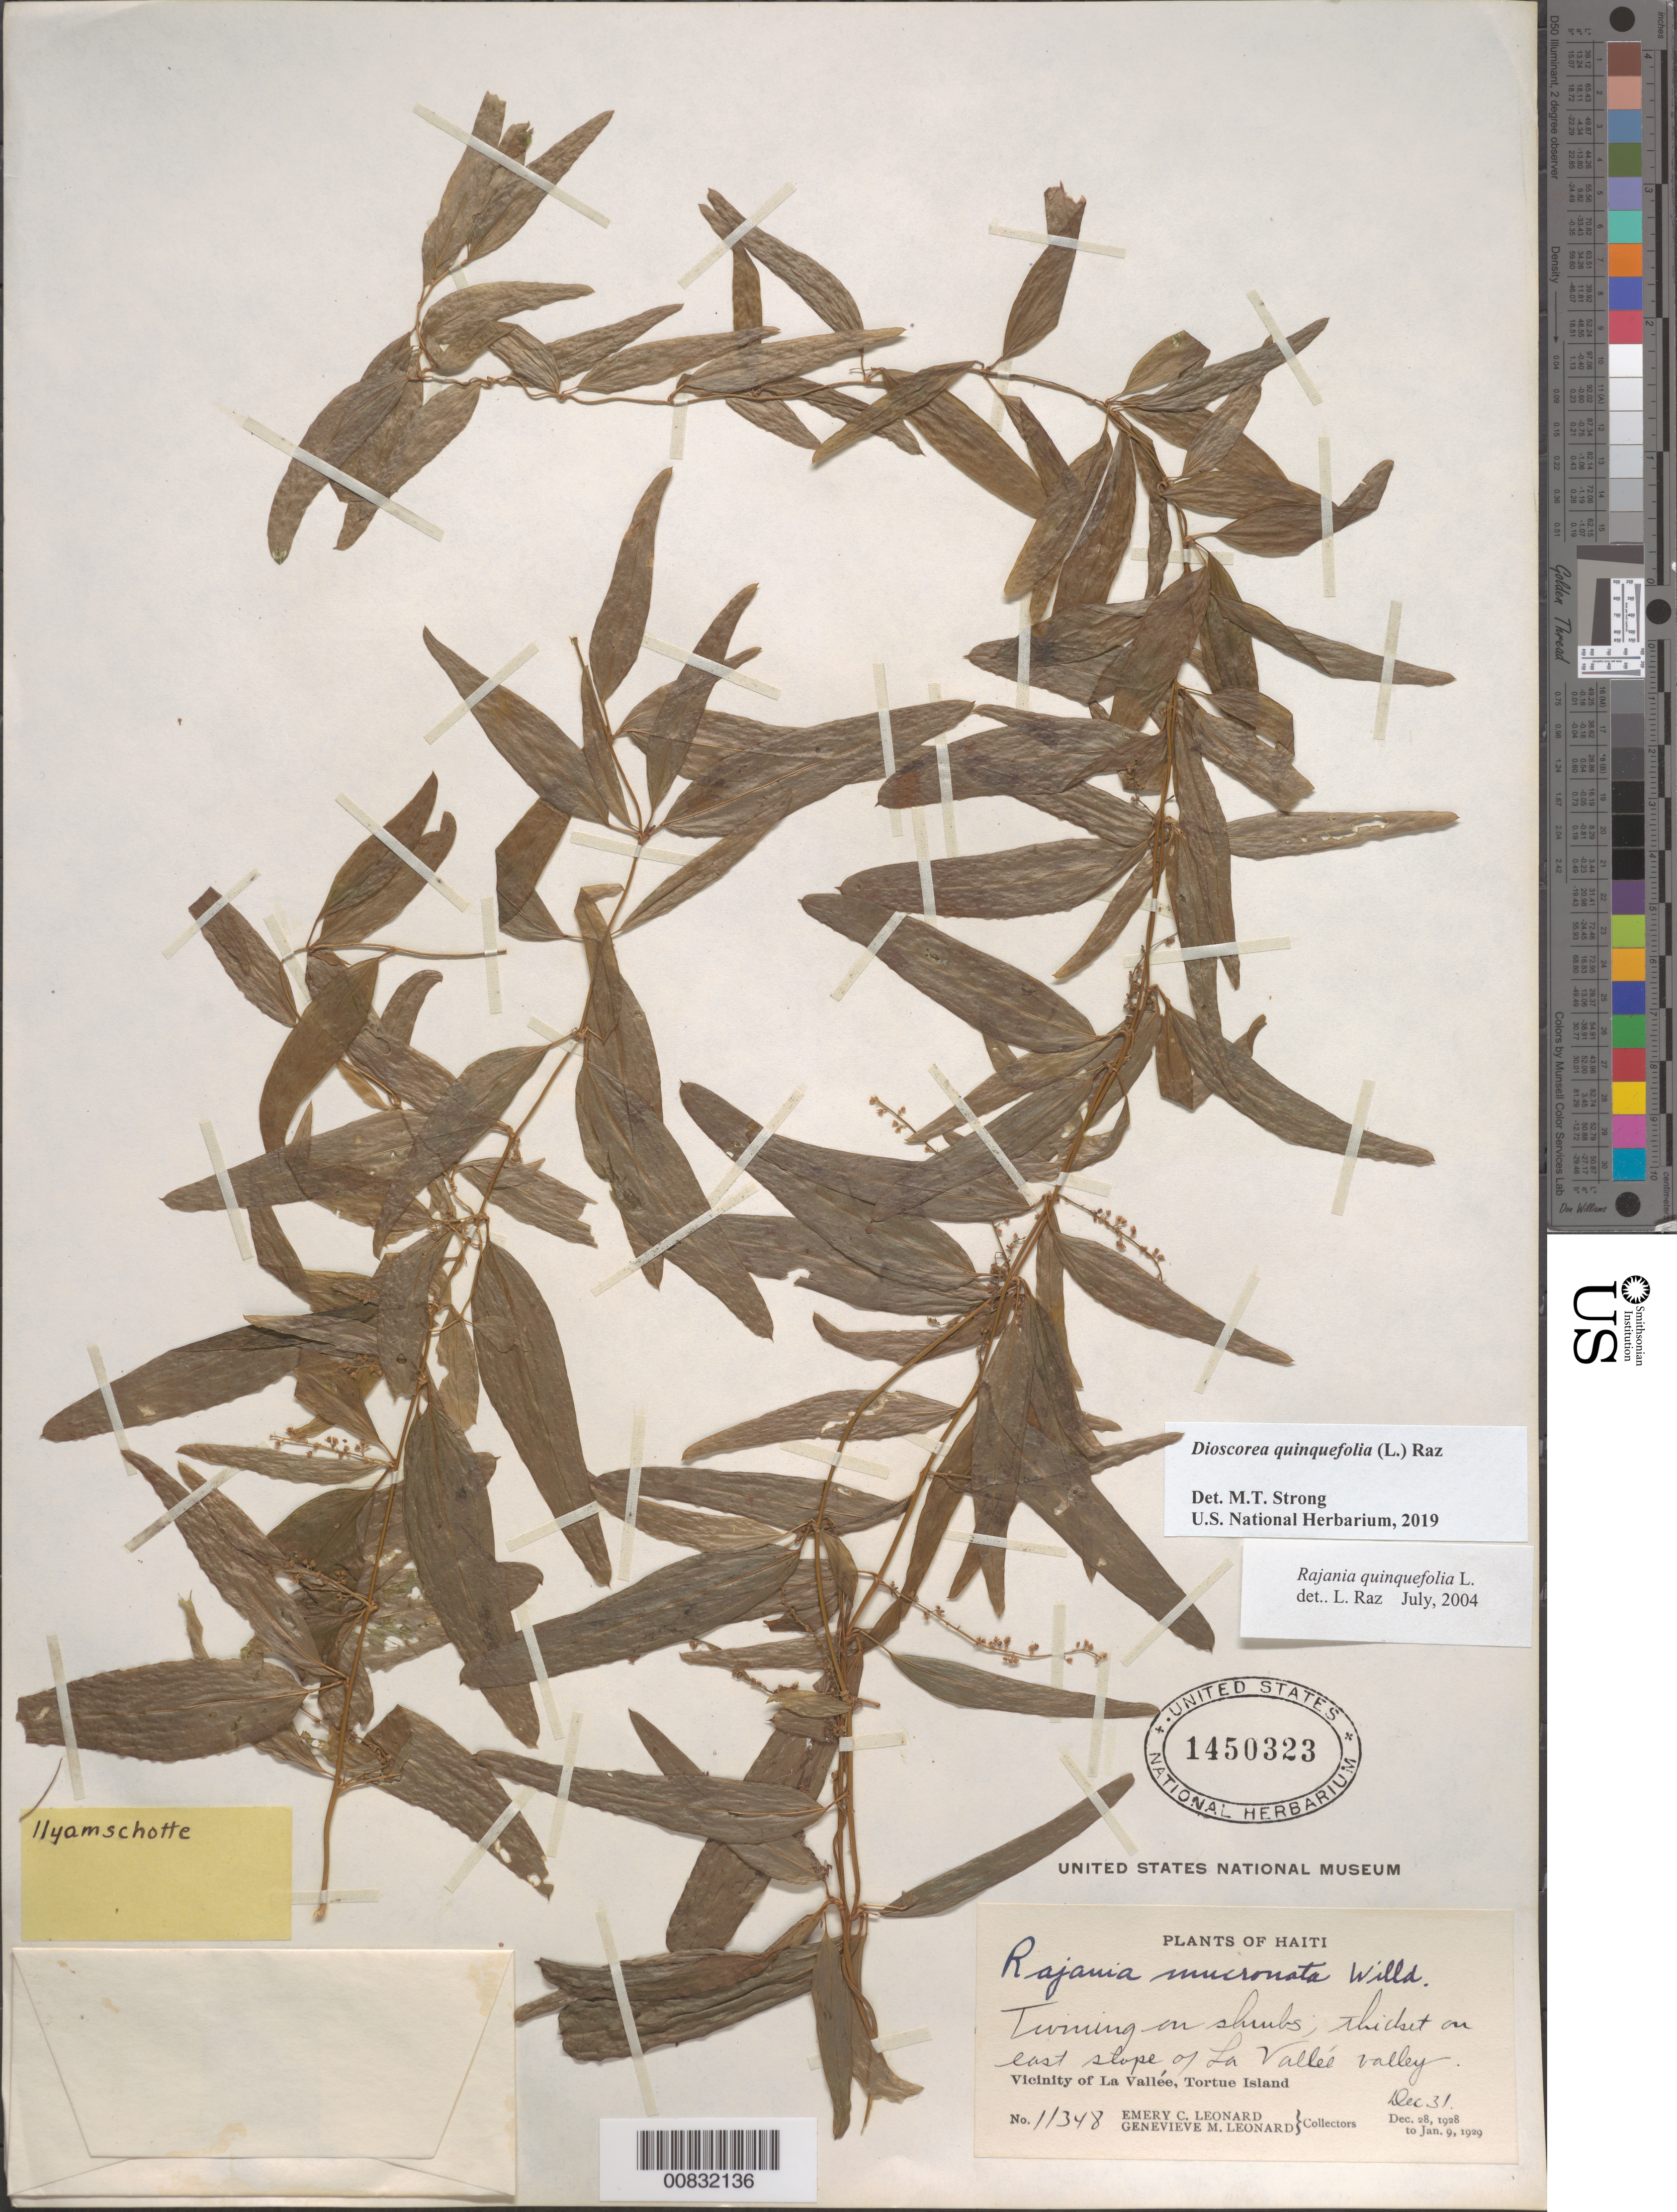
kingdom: Plantae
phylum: Tracheophyta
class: Liliopsida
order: Dioscoreales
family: Dioscoreaceae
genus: Dioscorea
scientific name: Dioscorea quinquefolia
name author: (L.) Raz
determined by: Strong, M. T., (US), Smithsonian Institution - National Museum of Natural History (UNITED STATES)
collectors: E. C. Leonard & G. M. Leonard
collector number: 11348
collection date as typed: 31 Dec 1928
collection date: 1928-12-31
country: Haiti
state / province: Nord-Óuest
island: Île de la Tortue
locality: Vicinity of La Vallée, Tortue Island. East slope of La Vallée valley.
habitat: Twining on shrubs; thicket on east slope.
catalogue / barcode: US 1450323